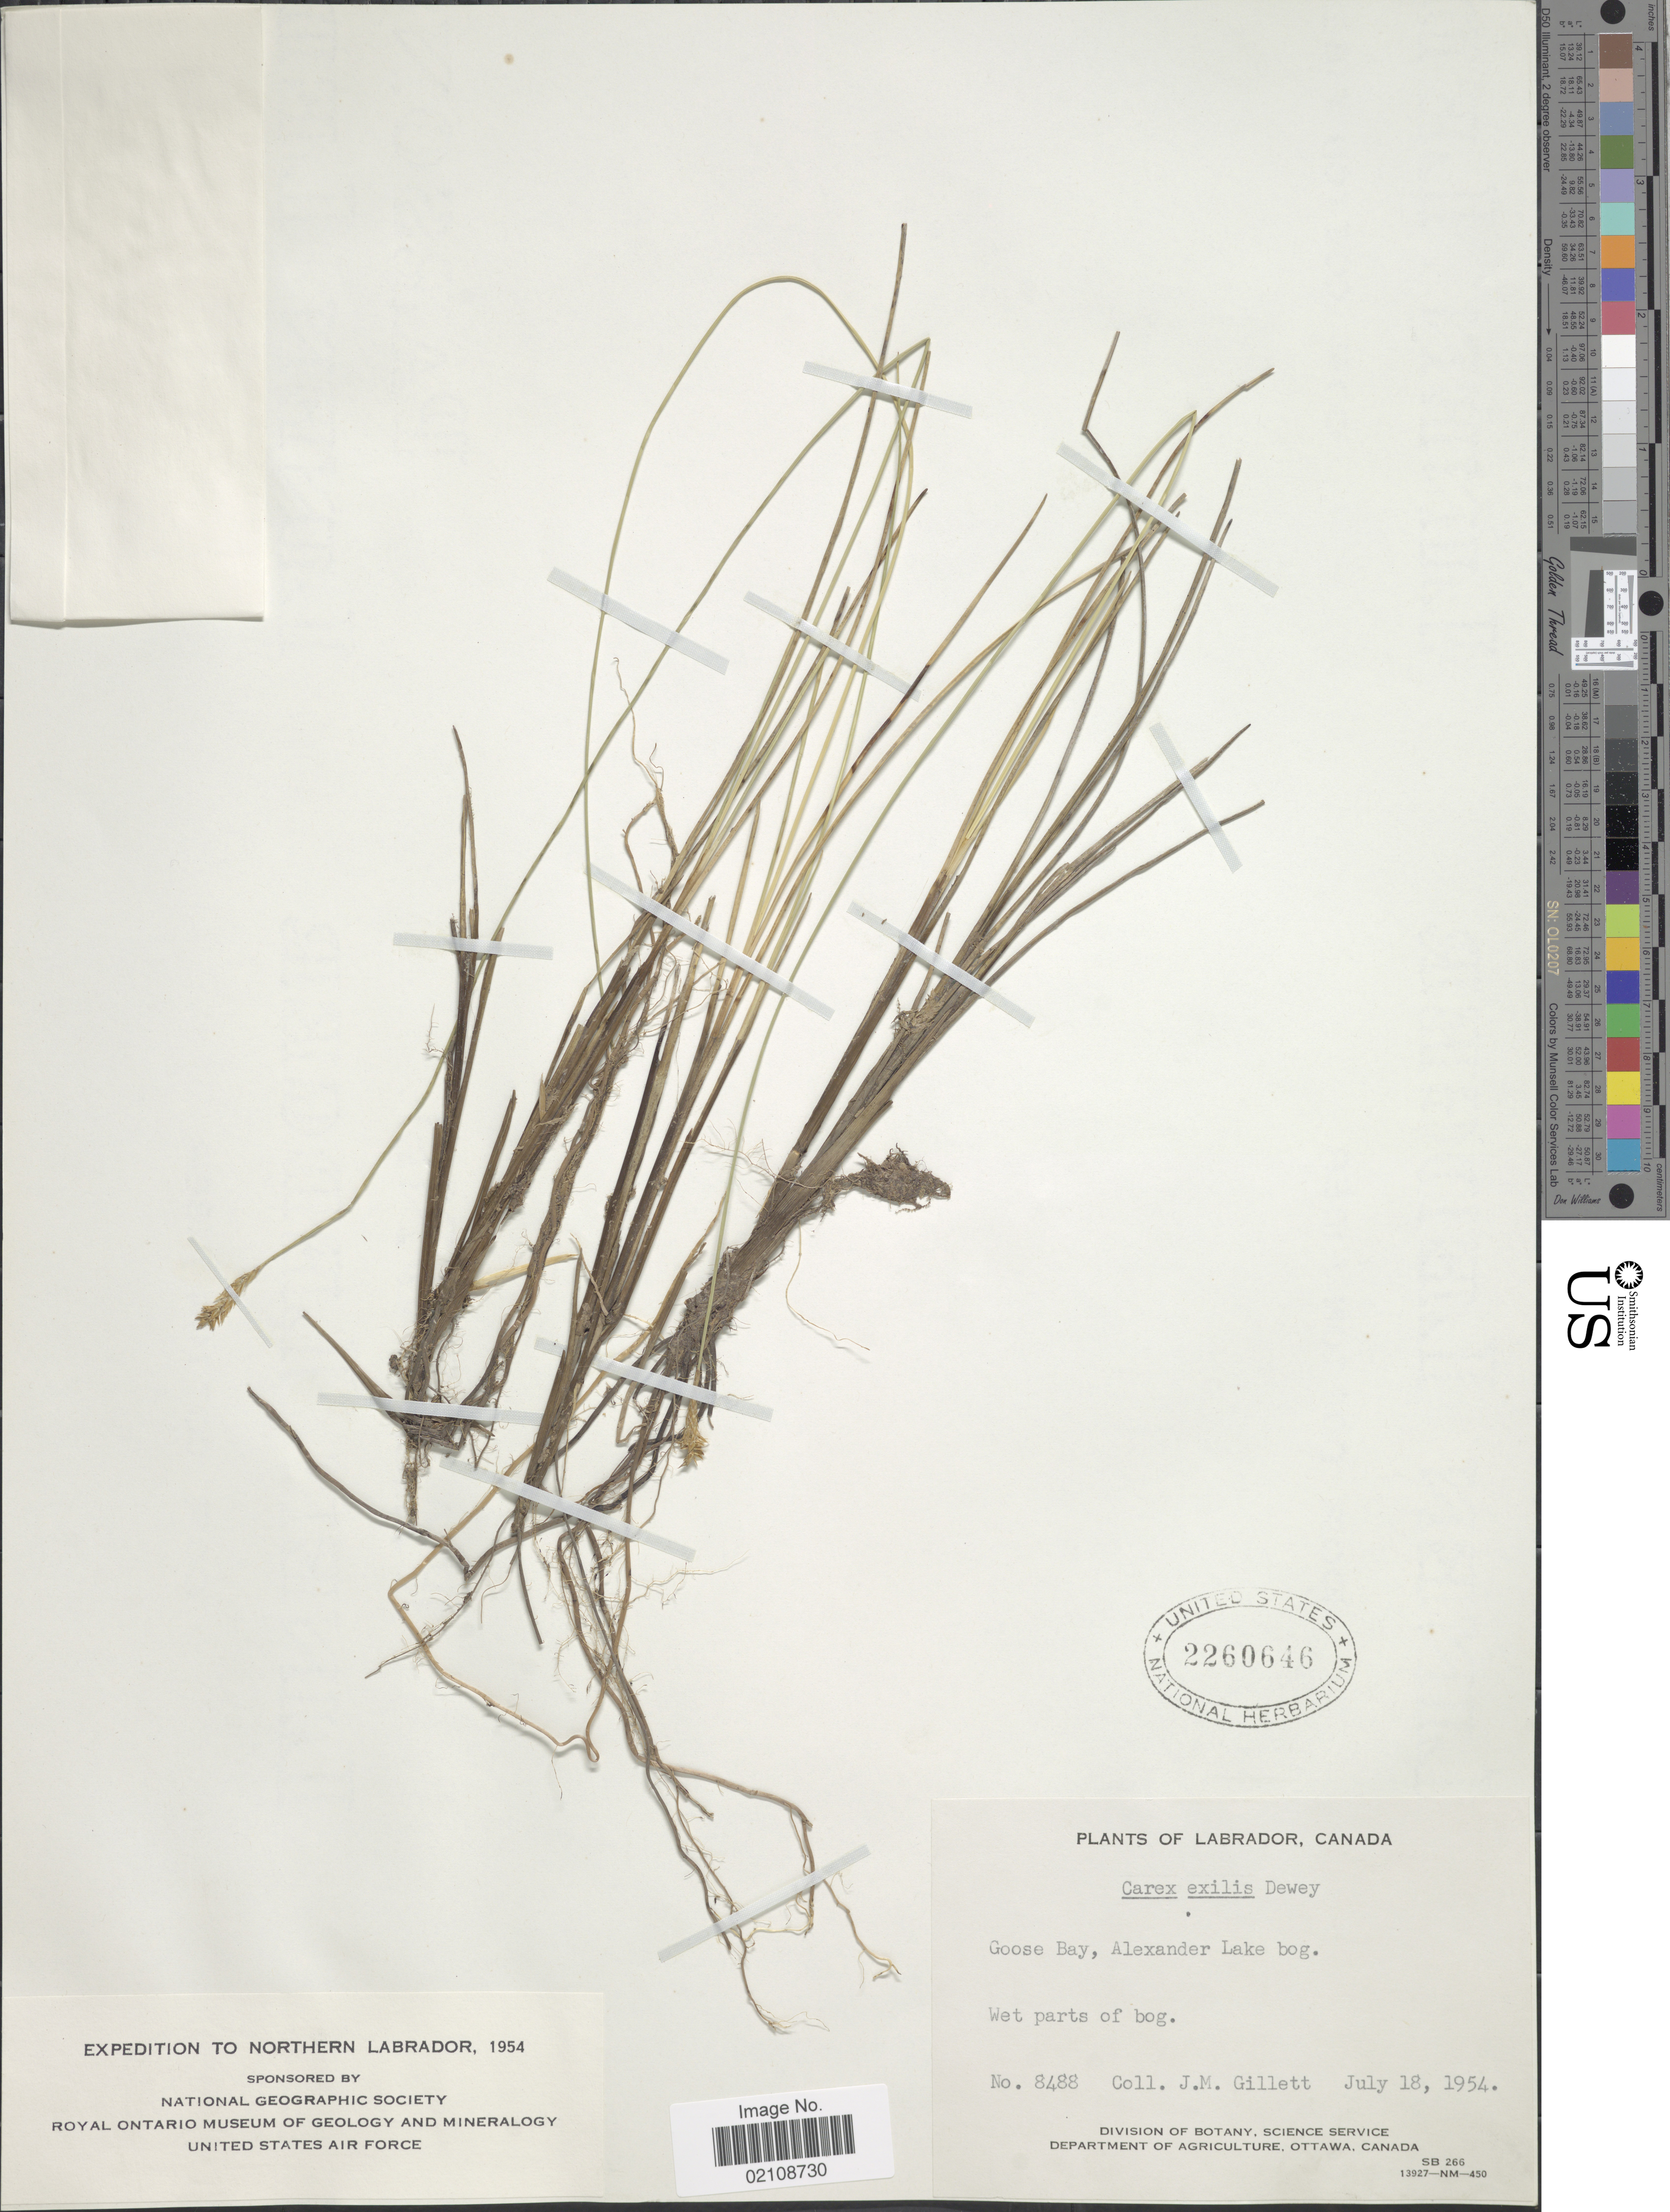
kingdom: Plantae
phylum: Tracheophyta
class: Liliopsida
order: Poales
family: Cyperaceae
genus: Carex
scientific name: Carex exilis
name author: Dewey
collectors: J. M. Gillett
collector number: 8488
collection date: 1954-07-18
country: Canada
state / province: Newfoundland and Labrador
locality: Labrador, Goose Bay, Alexander Lake Bog, Wet parts of bog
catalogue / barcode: US 2260646